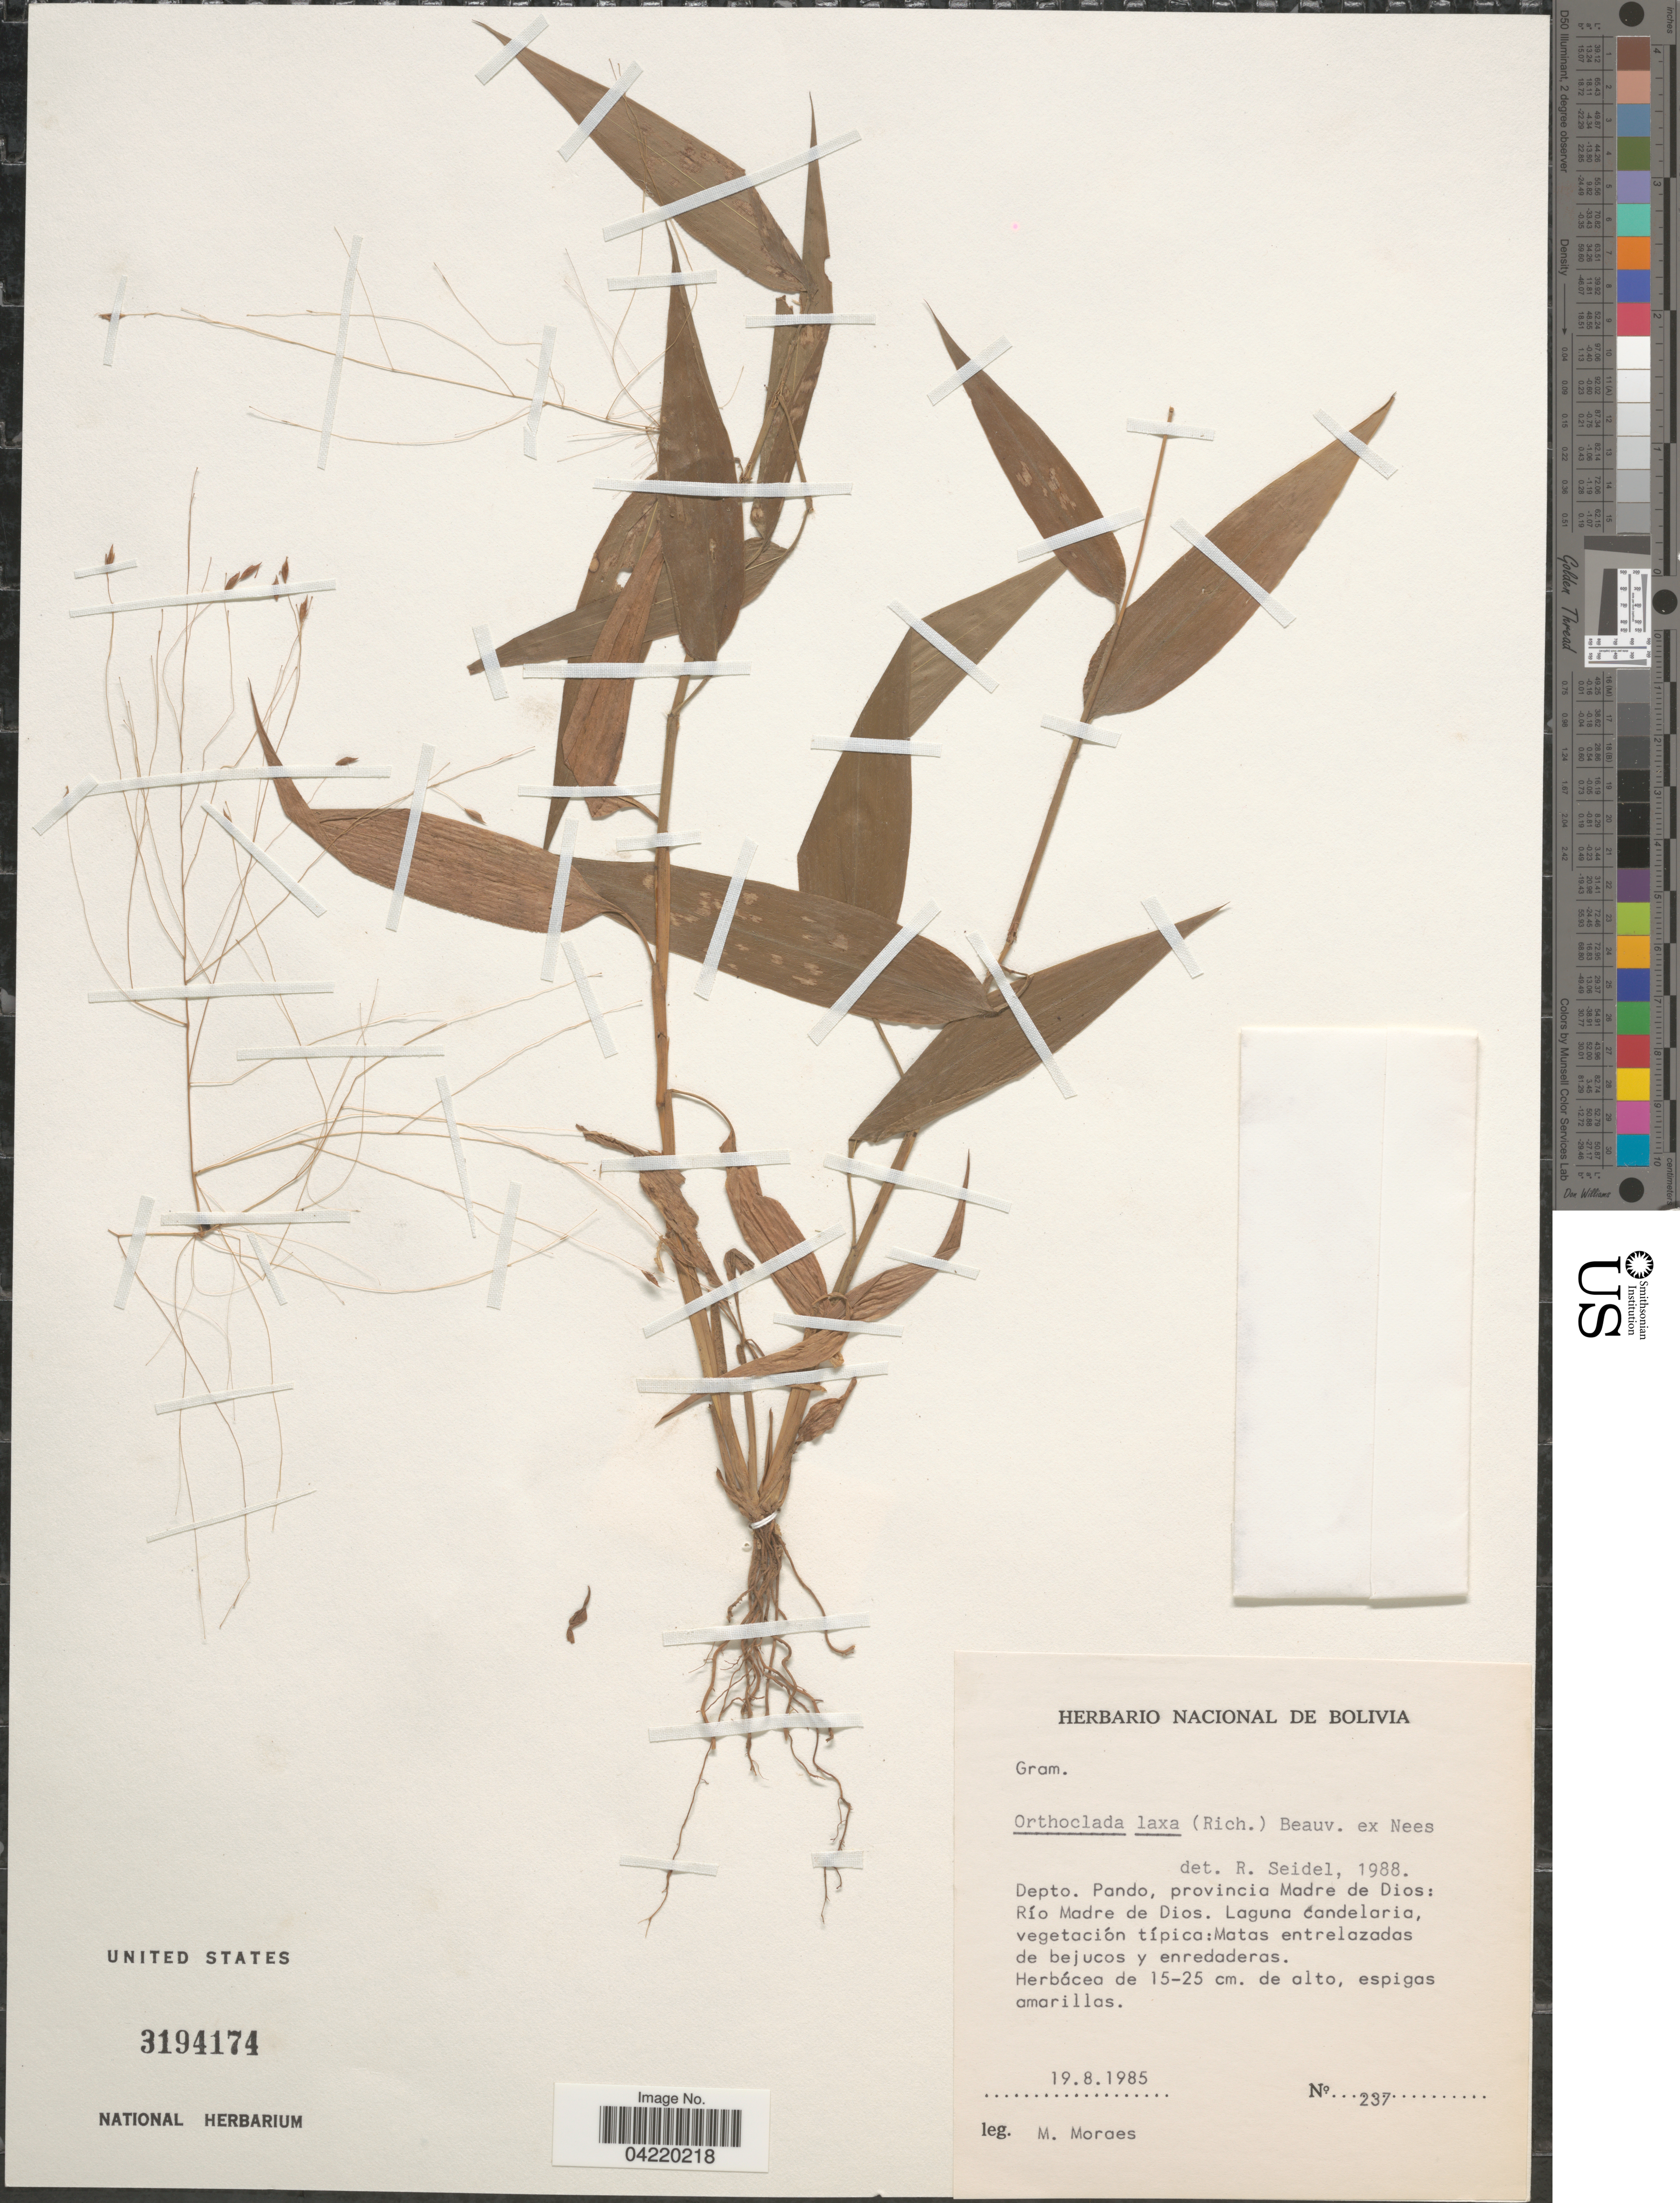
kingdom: Plantae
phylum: Tracheophyta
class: Liliopsida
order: Poales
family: Poaceae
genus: Orthoclada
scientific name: Orthoclada laxa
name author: P. Beauv.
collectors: M. Moraes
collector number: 237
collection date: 1985-08-19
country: Bolivia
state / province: Pando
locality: Depto. Pando, provincia Madre de Dios: Río Madre de Dios.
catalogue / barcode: US 3194174